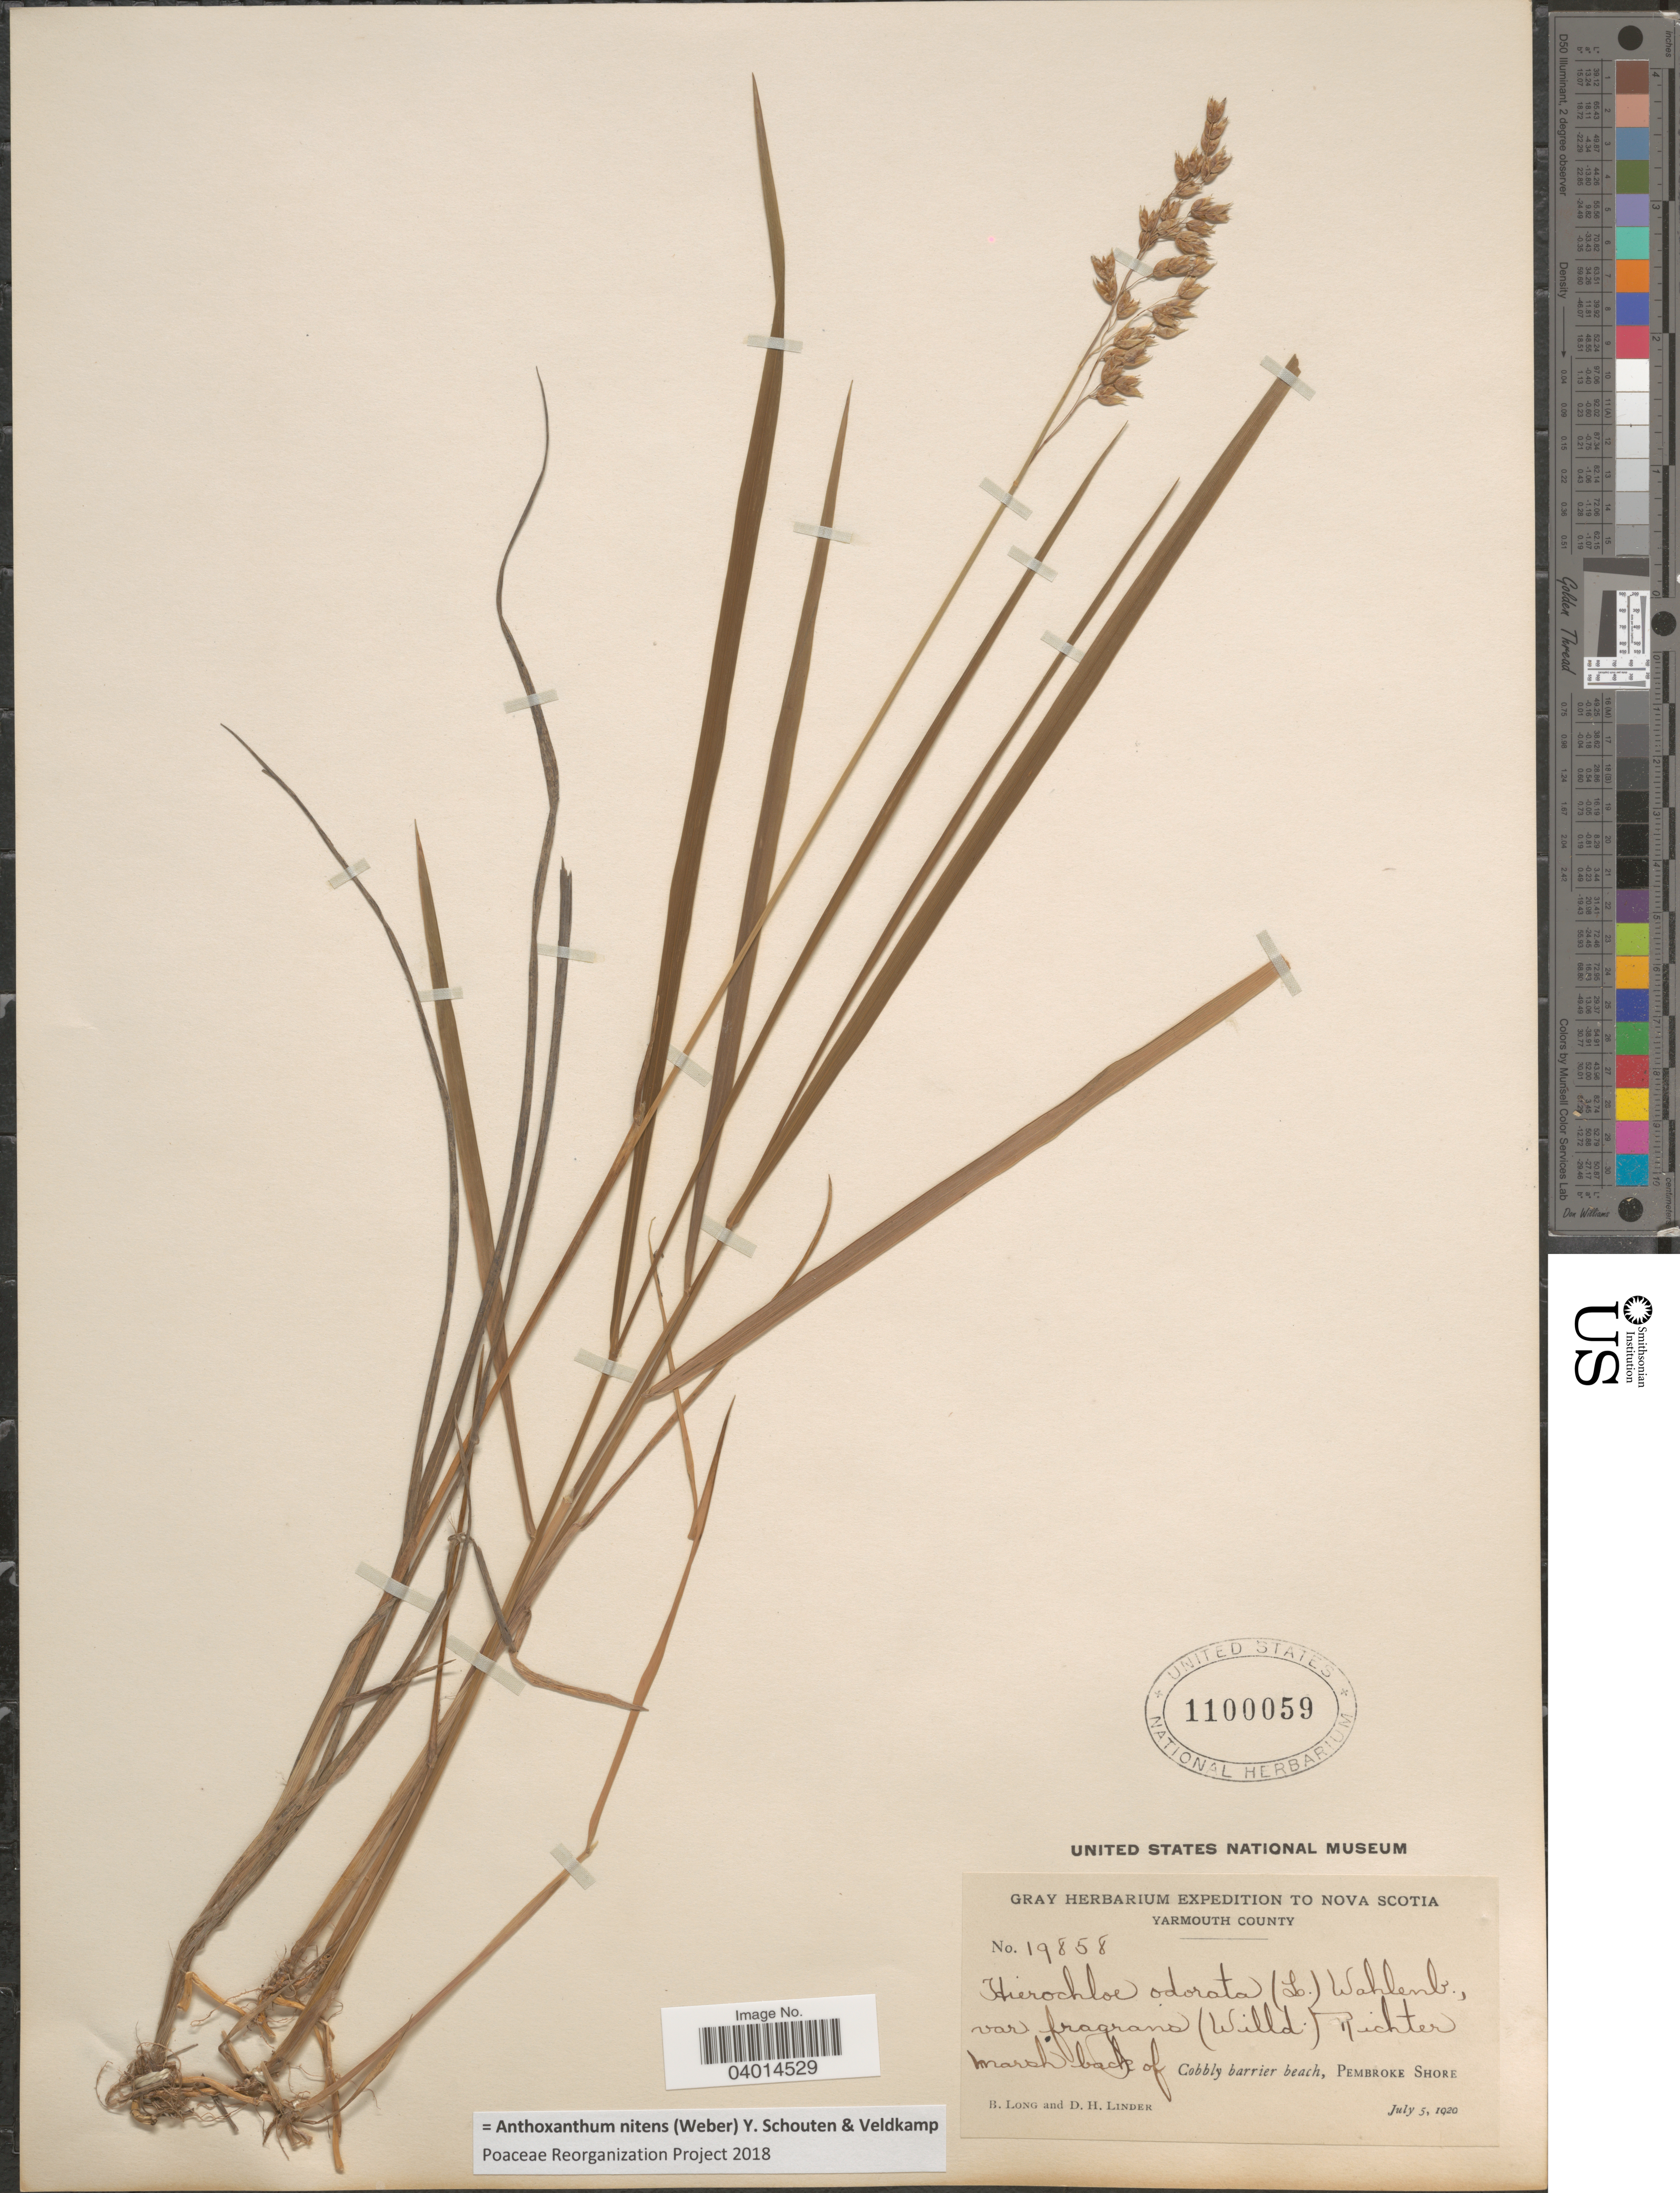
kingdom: Plantae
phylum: Tracheophyta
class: Liliopsida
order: Poales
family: Poaceae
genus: Anthoxanthum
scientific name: Anthoxanthum nitens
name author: (G.H. Weber) R.T.A. Schouten & Veldkamp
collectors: B. Long & D. Linder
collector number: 19858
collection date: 1920-07-05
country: Canada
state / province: Nova Scotia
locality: Yarmouth County. Pembroke Shore.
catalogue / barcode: US 1100059